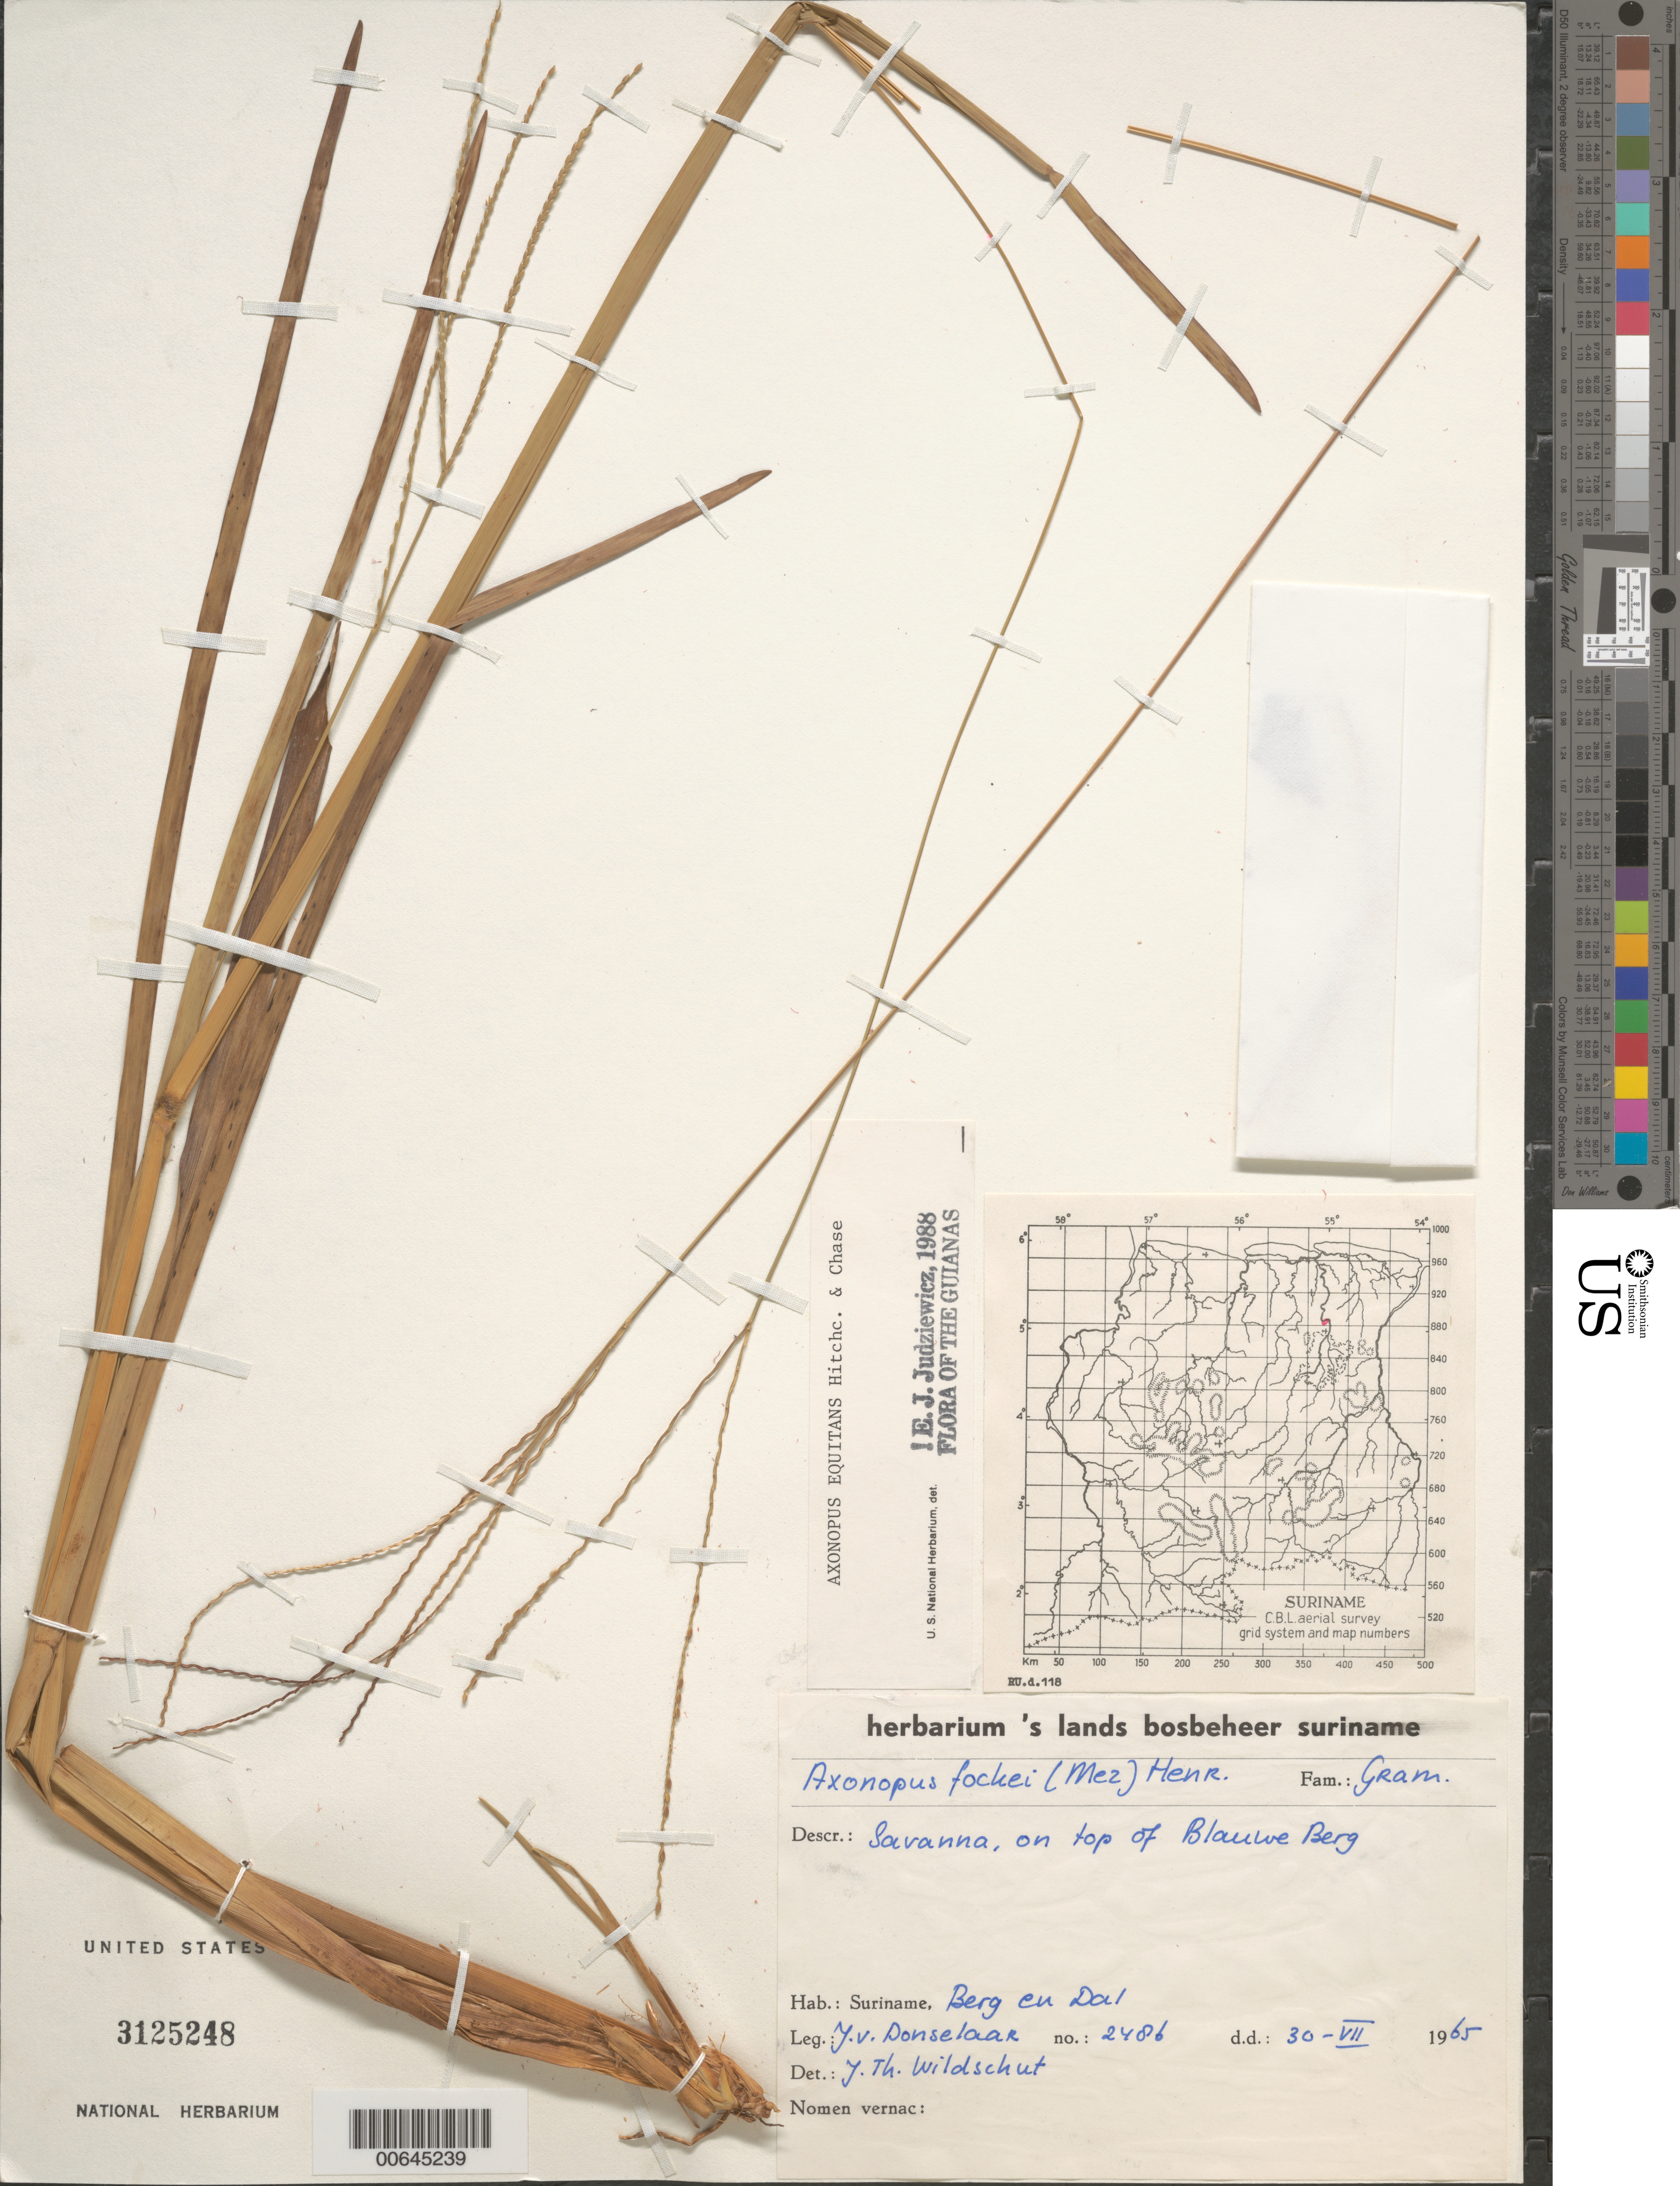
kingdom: Plantae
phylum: Tracheophyta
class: Liliopsida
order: Poales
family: Poaceae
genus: Axonopus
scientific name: Axonopus equitans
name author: Hitchc. & Chase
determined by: Judziewicz, E. J.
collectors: J. Donselaar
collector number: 2486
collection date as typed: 30-Jul-65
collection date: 1965-07-30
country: Suriname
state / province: Brokopondo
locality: Berg en Dal, Suriname R.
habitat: Savanna on top of Blauwe Berg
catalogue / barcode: US 3125248